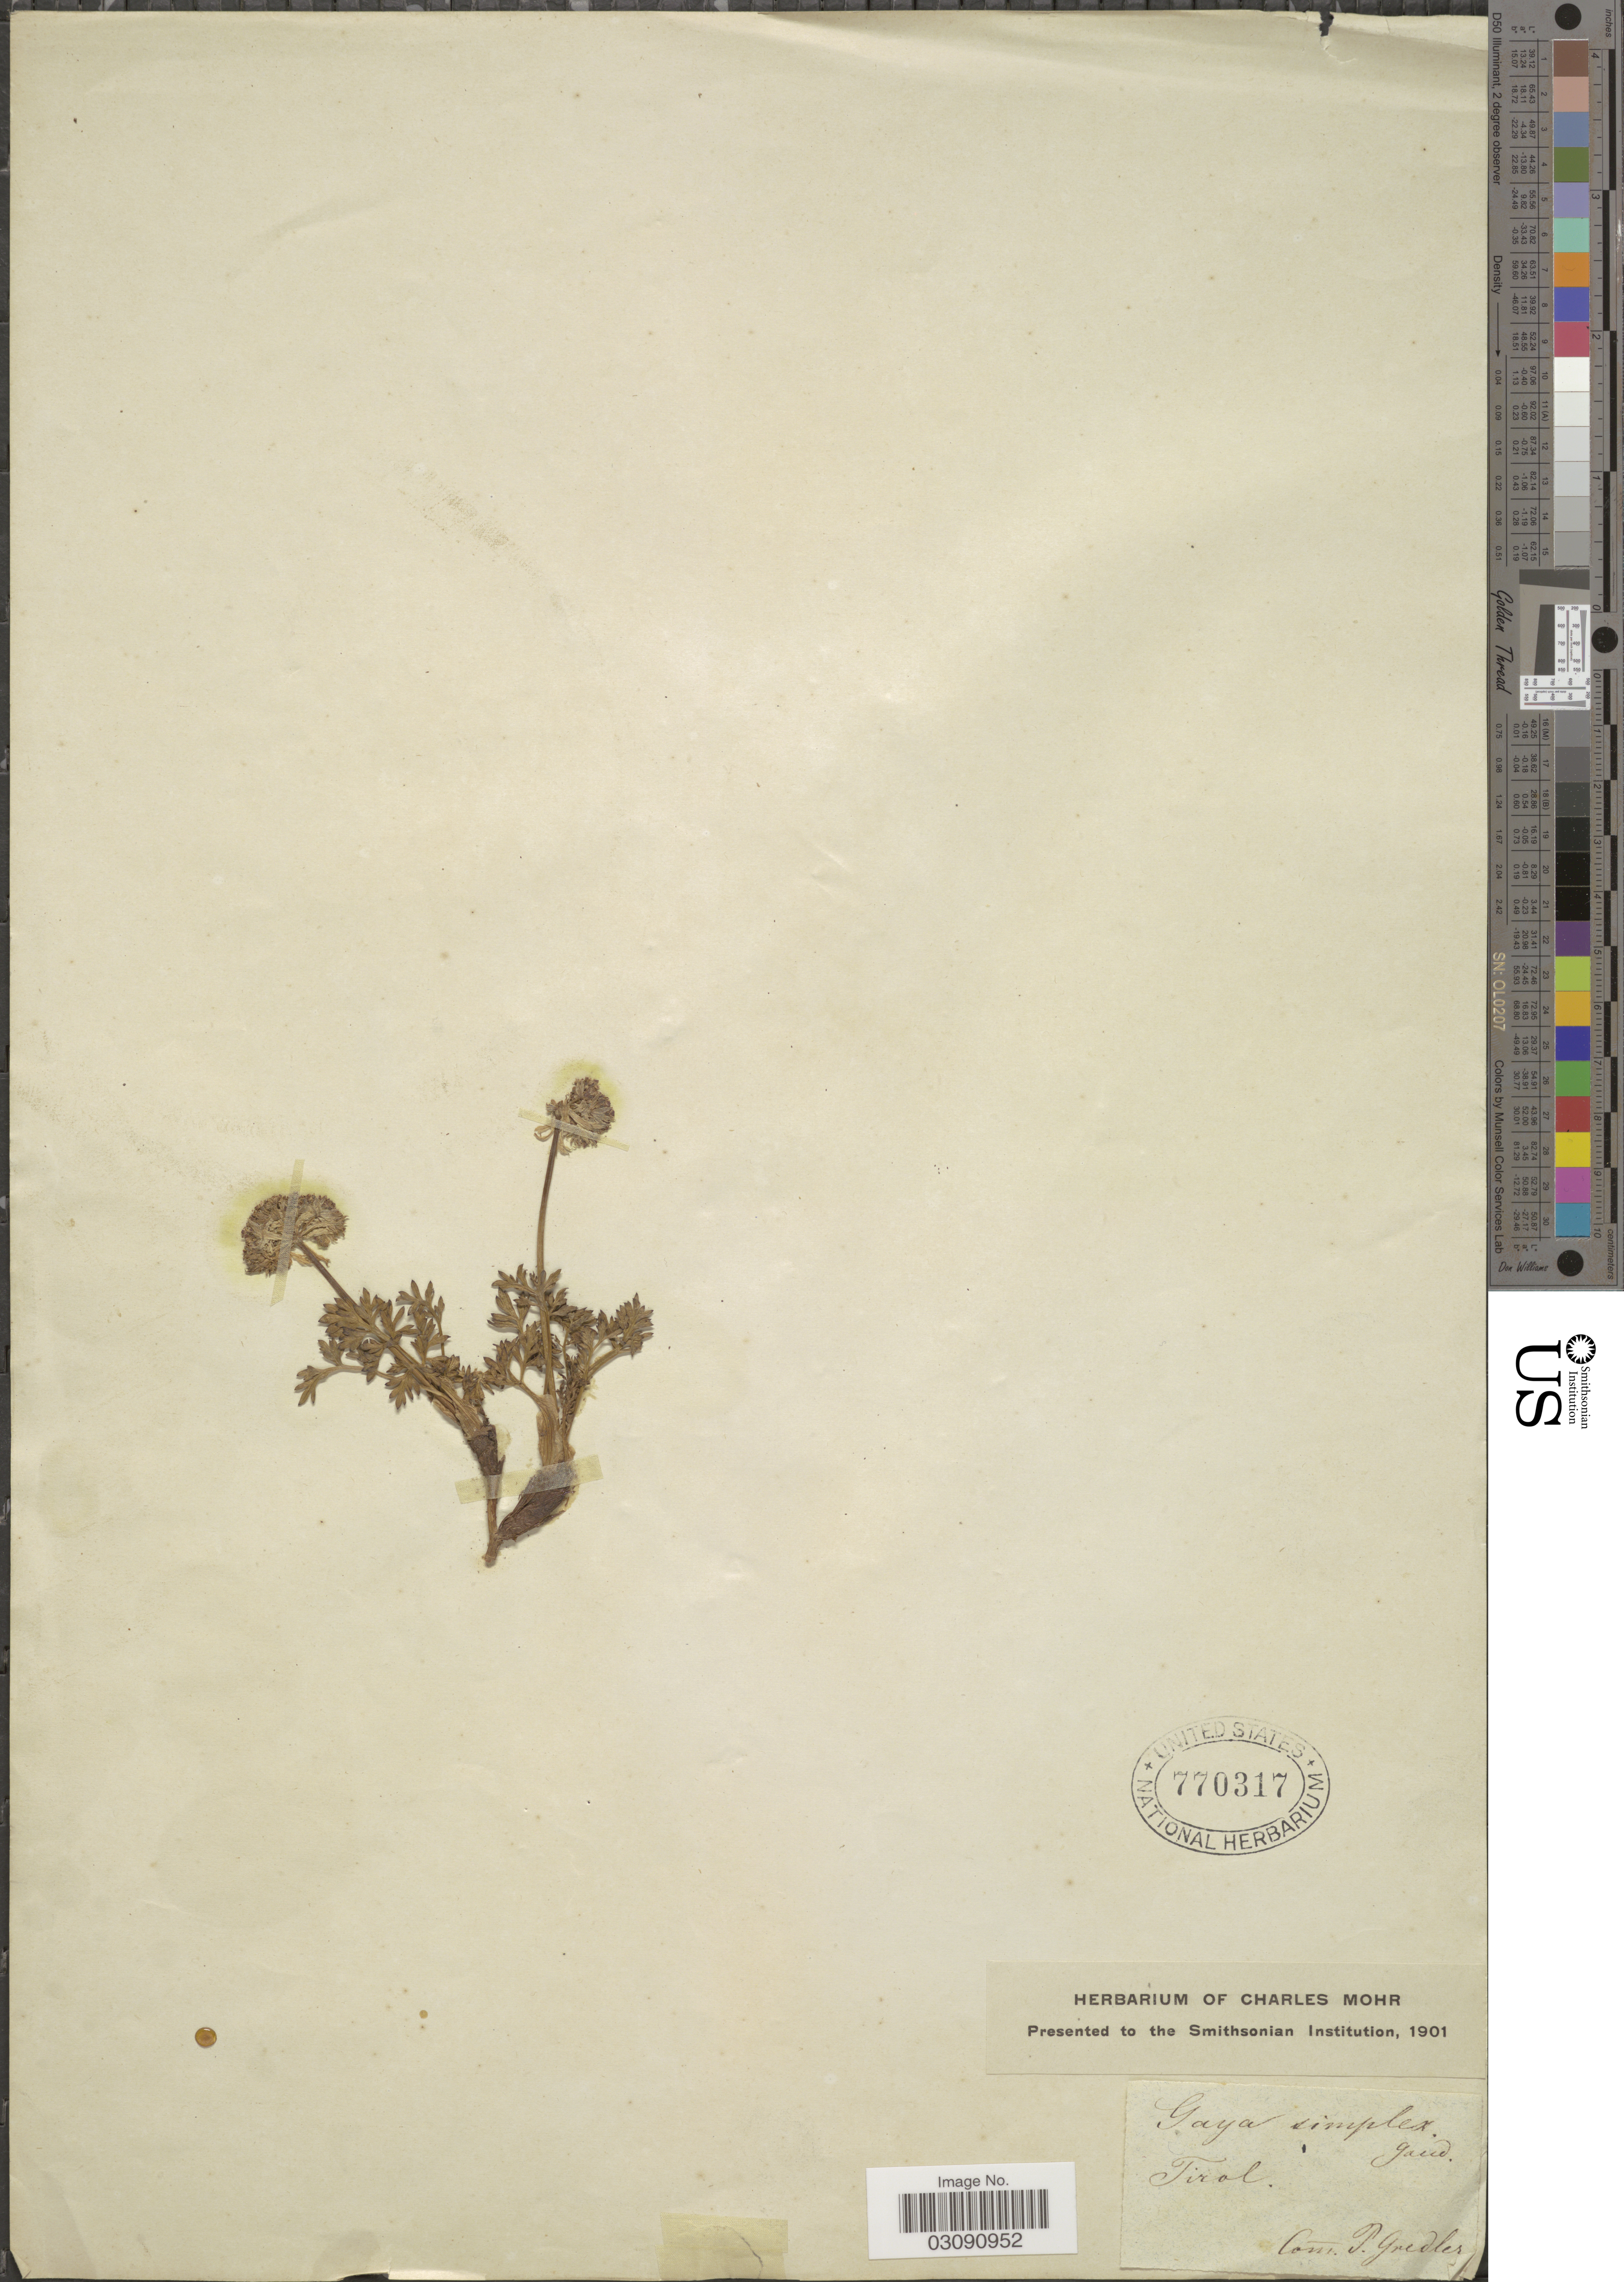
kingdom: Plantae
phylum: Tracheophyta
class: Magnoliopsida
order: Apiales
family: Apiaceae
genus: Neogaya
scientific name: Neogaya simplex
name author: (L.) Meisn.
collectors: P. Gredler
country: Austria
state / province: Tirol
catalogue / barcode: US 770317